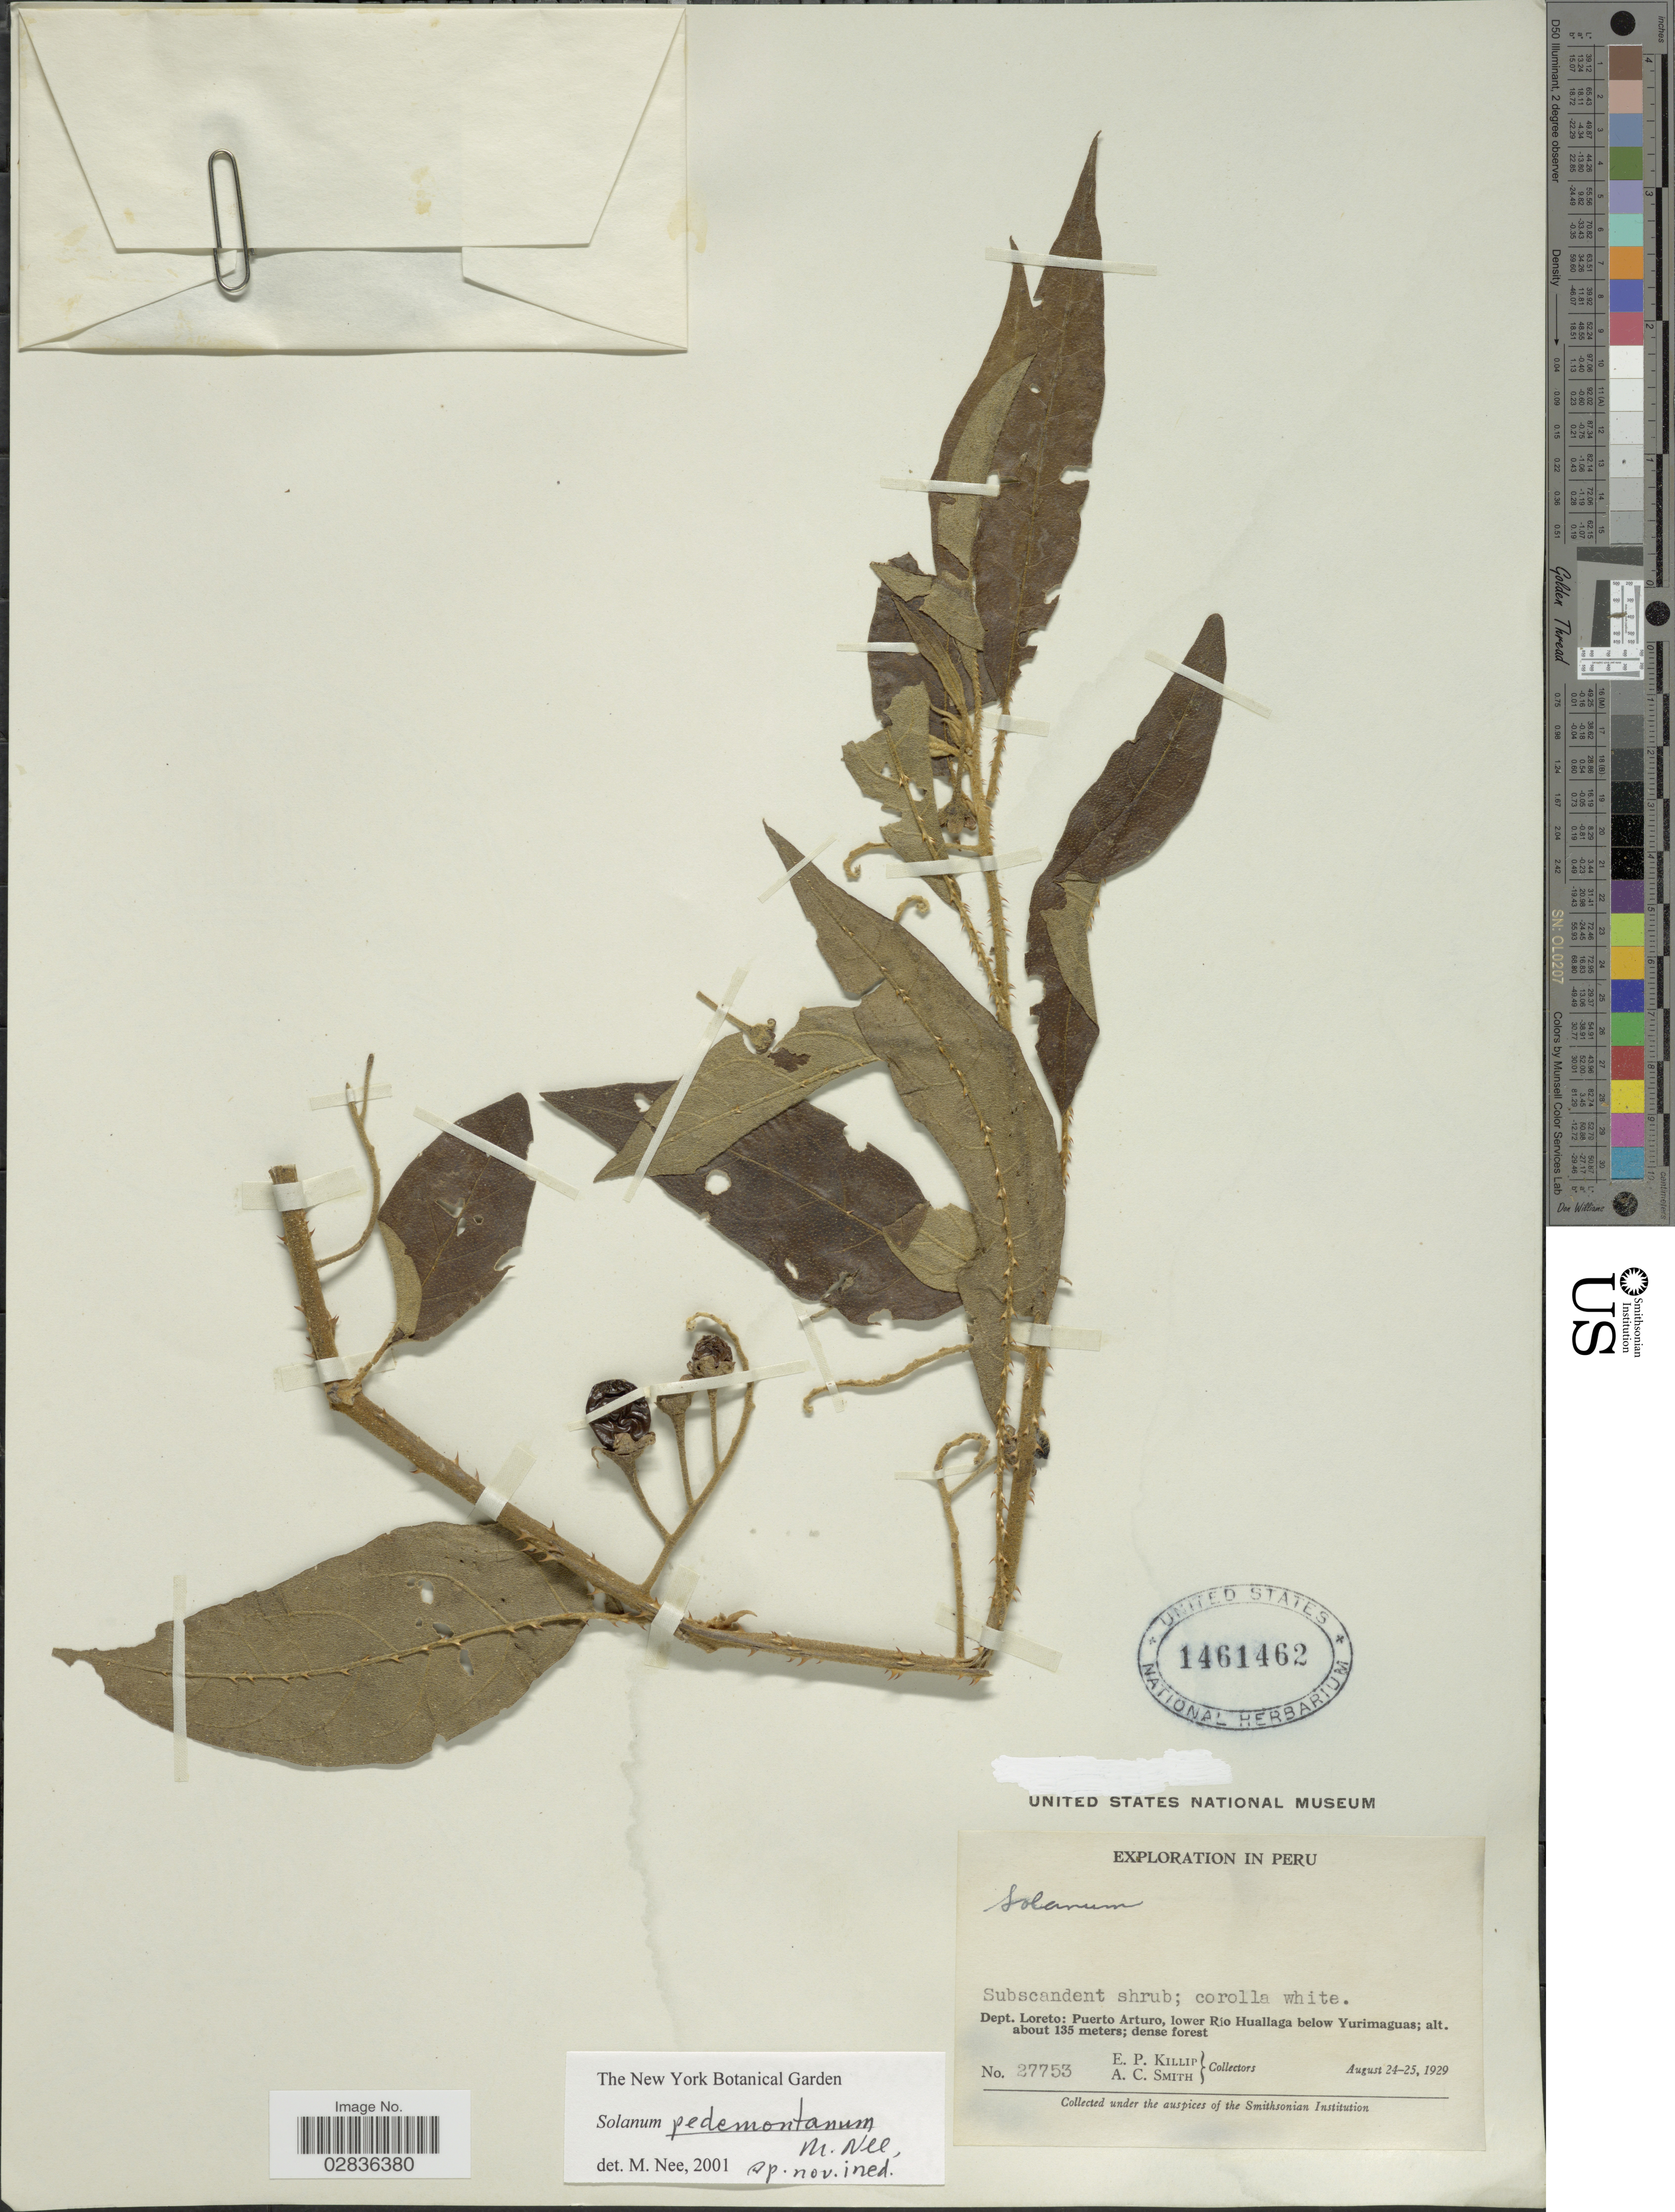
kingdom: Plantae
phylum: Tracheophyta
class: Magnoliopsida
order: Solanales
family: Solanaceae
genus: Solanum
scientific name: Solanum pedemontanum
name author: M. Nee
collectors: E. P. Killip & A. C. Smith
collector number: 27753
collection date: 1929-08-24/1929-08-25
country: Peru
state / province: Loreto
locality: Dept. Loreto: Puerto Arturo, lower Río Huallaga below Yurimaguas.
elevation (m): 135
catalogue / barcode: US 1461462